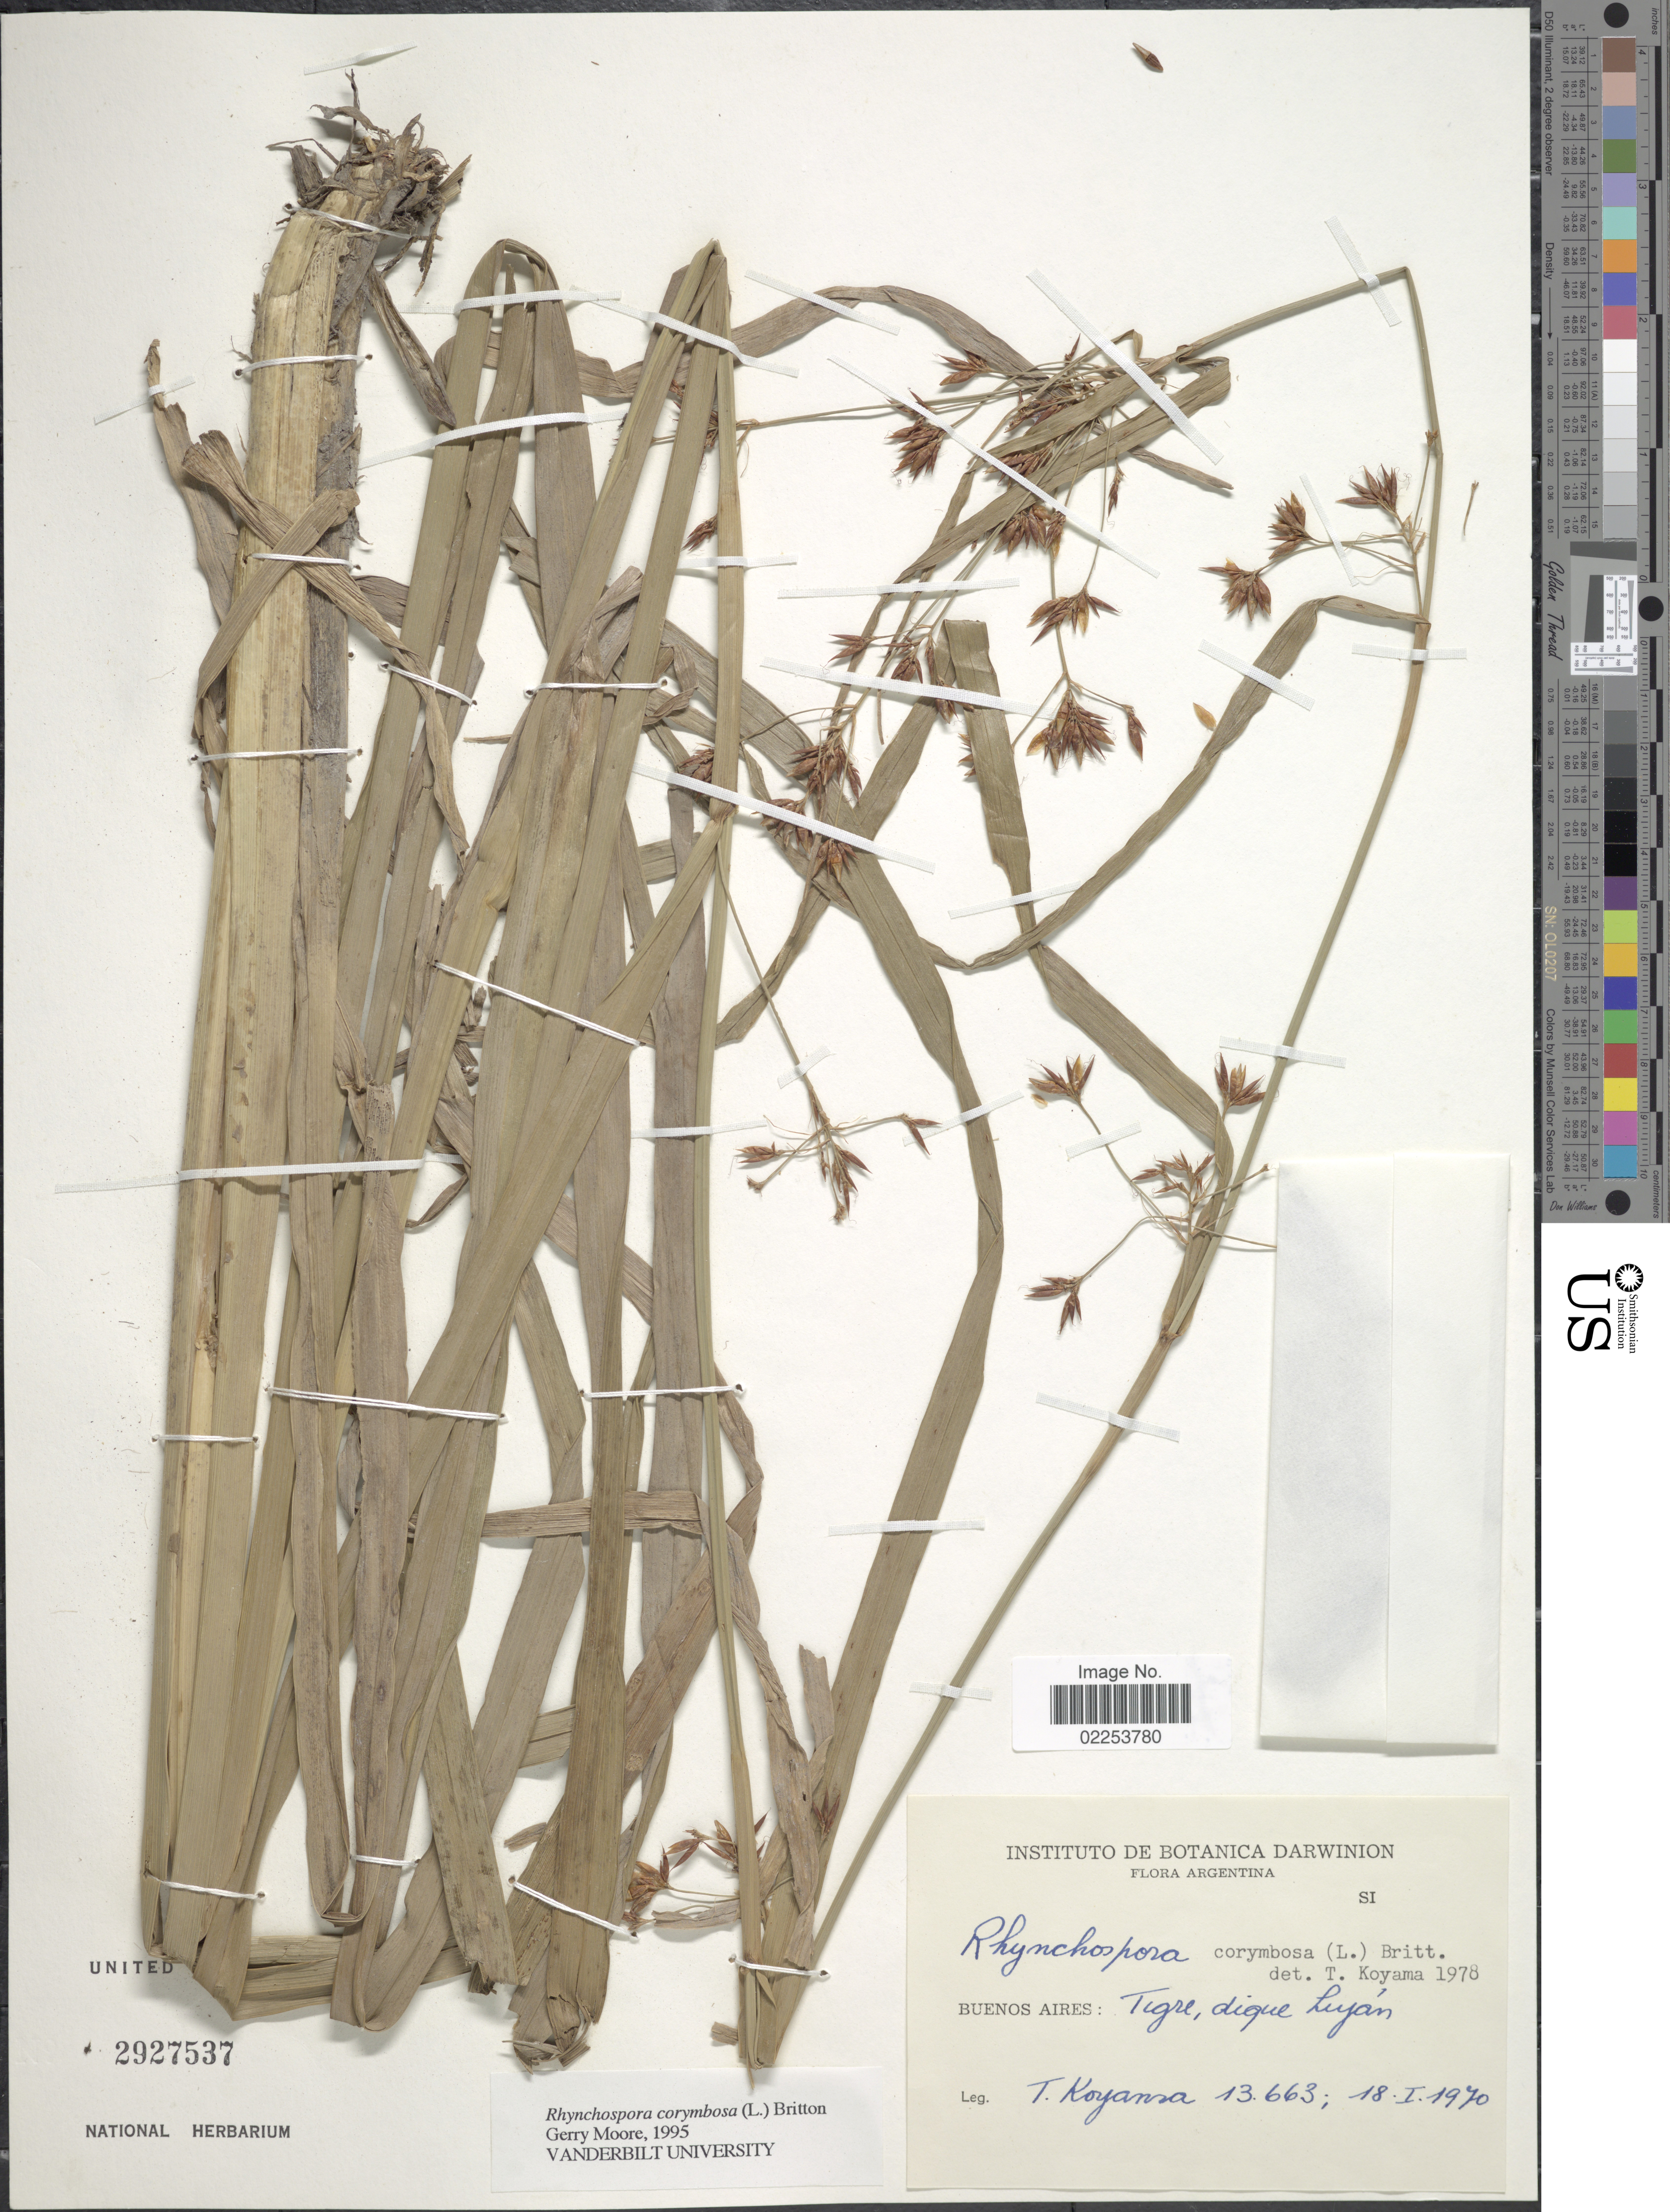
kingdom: Plantae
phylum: Tracheophyta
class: Liliopsida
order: Poales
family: Cyperaceae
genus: Rhynchospora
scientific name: Rhynchospora corymbosa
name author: (L.) Britton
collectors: T. Koyama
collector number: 13663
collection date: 1970-01-18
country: Argentina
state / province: Buenos Aires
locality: Tigre, dique Luján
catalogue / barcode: US 2927537